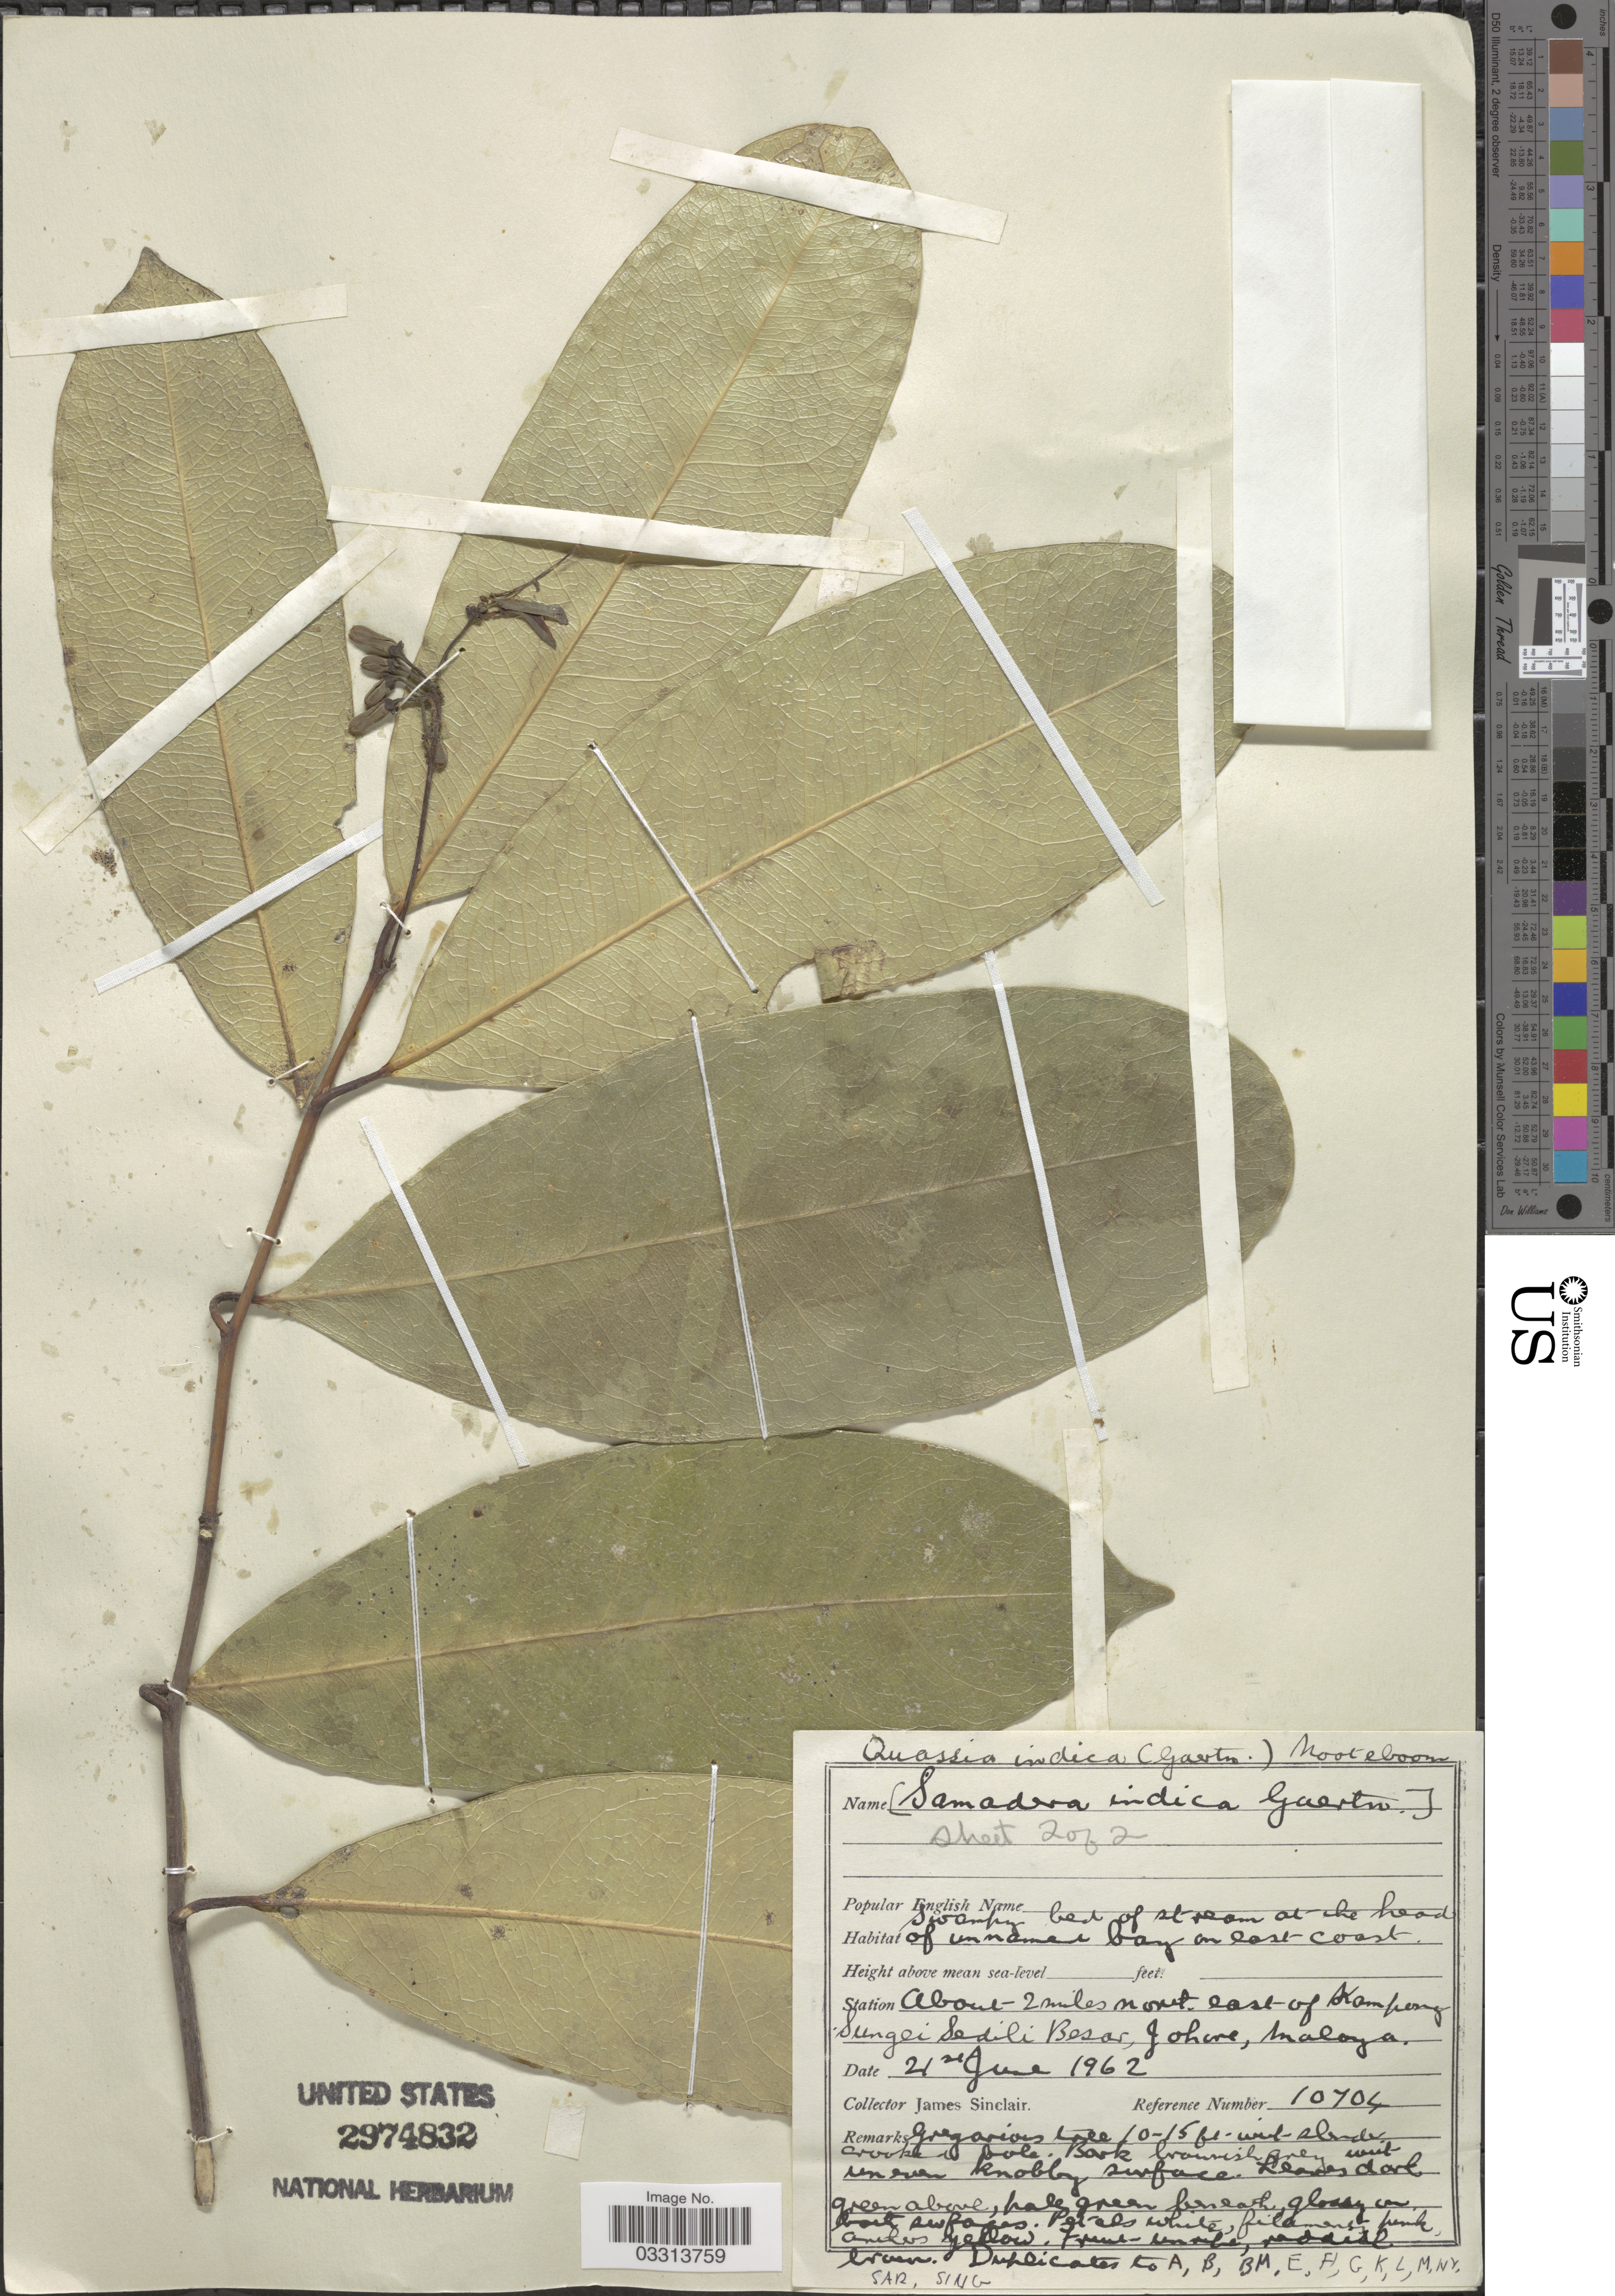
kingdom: Plantae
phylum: Tracheophyta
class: Magnoliopsida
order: Sapindales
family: Simaroubaceae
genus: Samadera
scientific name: Samadera indica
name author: Gaertn.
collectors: J. Sinclair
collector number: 10704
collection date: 1962-06-21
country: Malaysia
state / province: Johor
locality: Station About 2 miles north east of Kampong Sungei Sedili Besar, Johore, Malaya.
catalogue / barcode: US 2974832